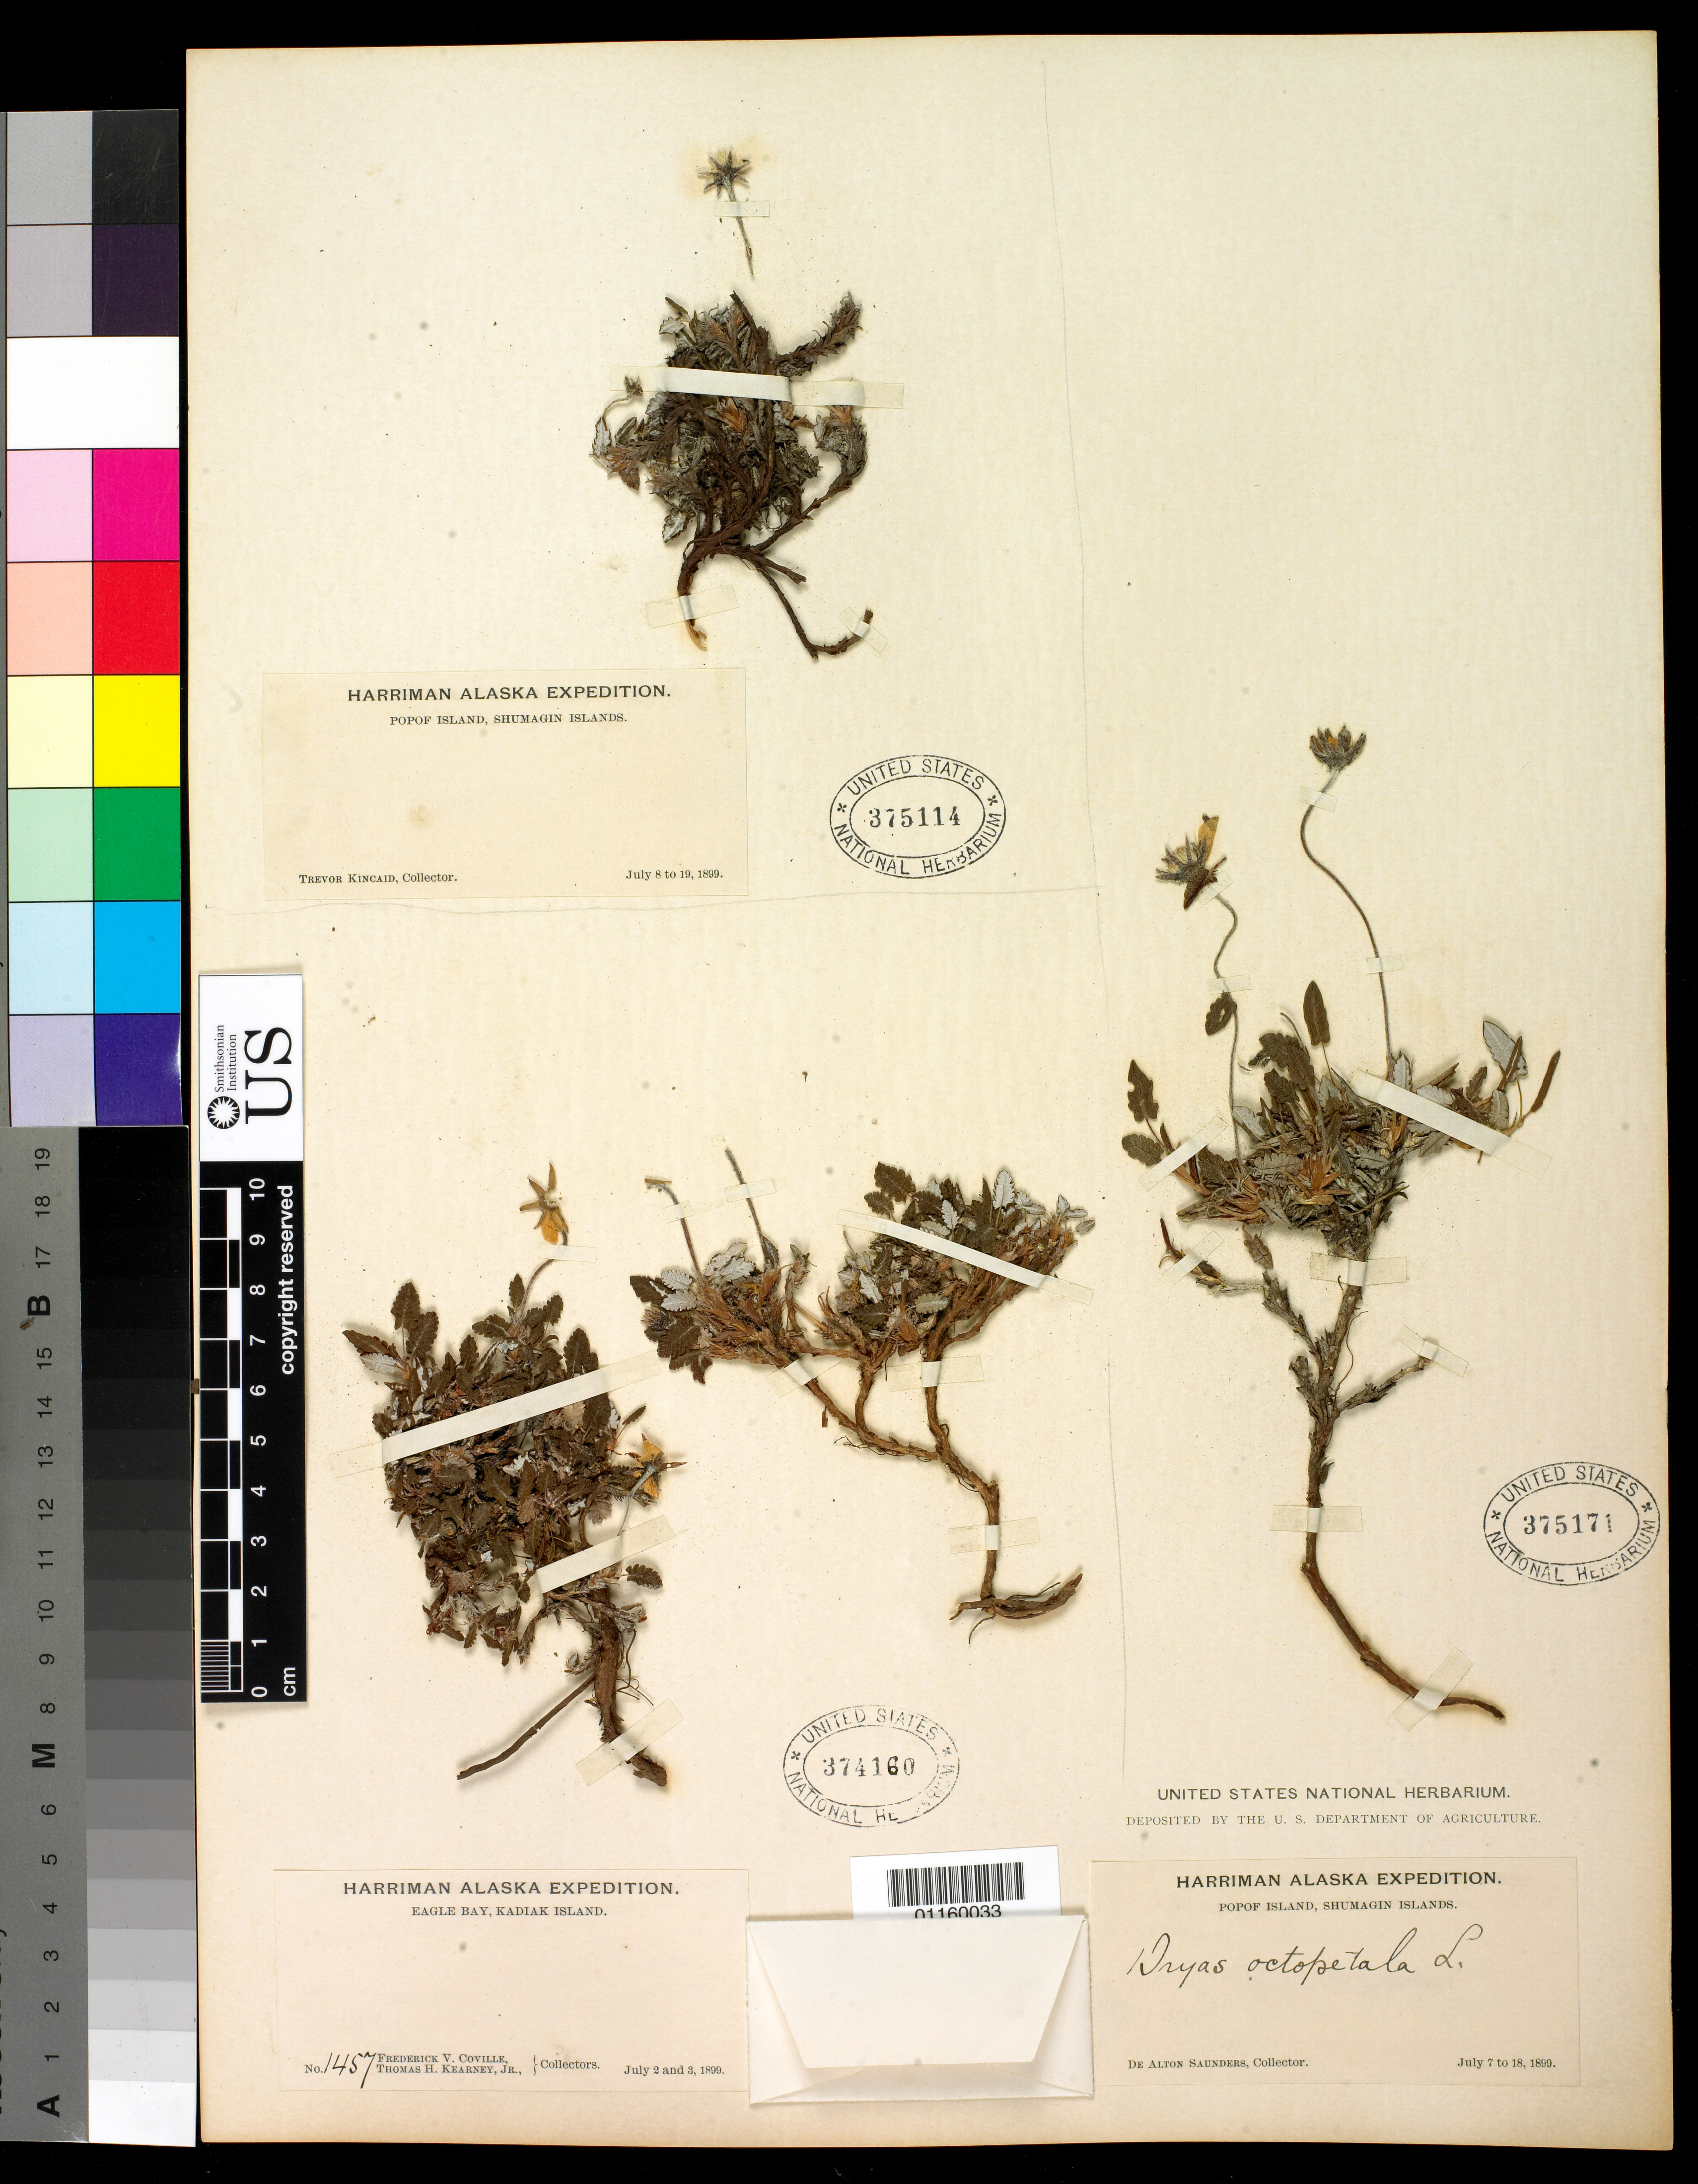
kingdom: Plantae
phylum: Tracheophyta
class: Magnoliopsida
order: Rosales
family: Rosaceae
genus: Dryas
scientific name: Dryas octopetala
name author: L.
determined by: Porsild, A. E.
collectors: D. Saunder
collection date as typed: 07 Jul 1899 to 18 Jul 1899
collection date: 1899-07-07/1899-07-18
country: United States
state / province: Alaska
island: Popof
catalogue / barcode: US 375171